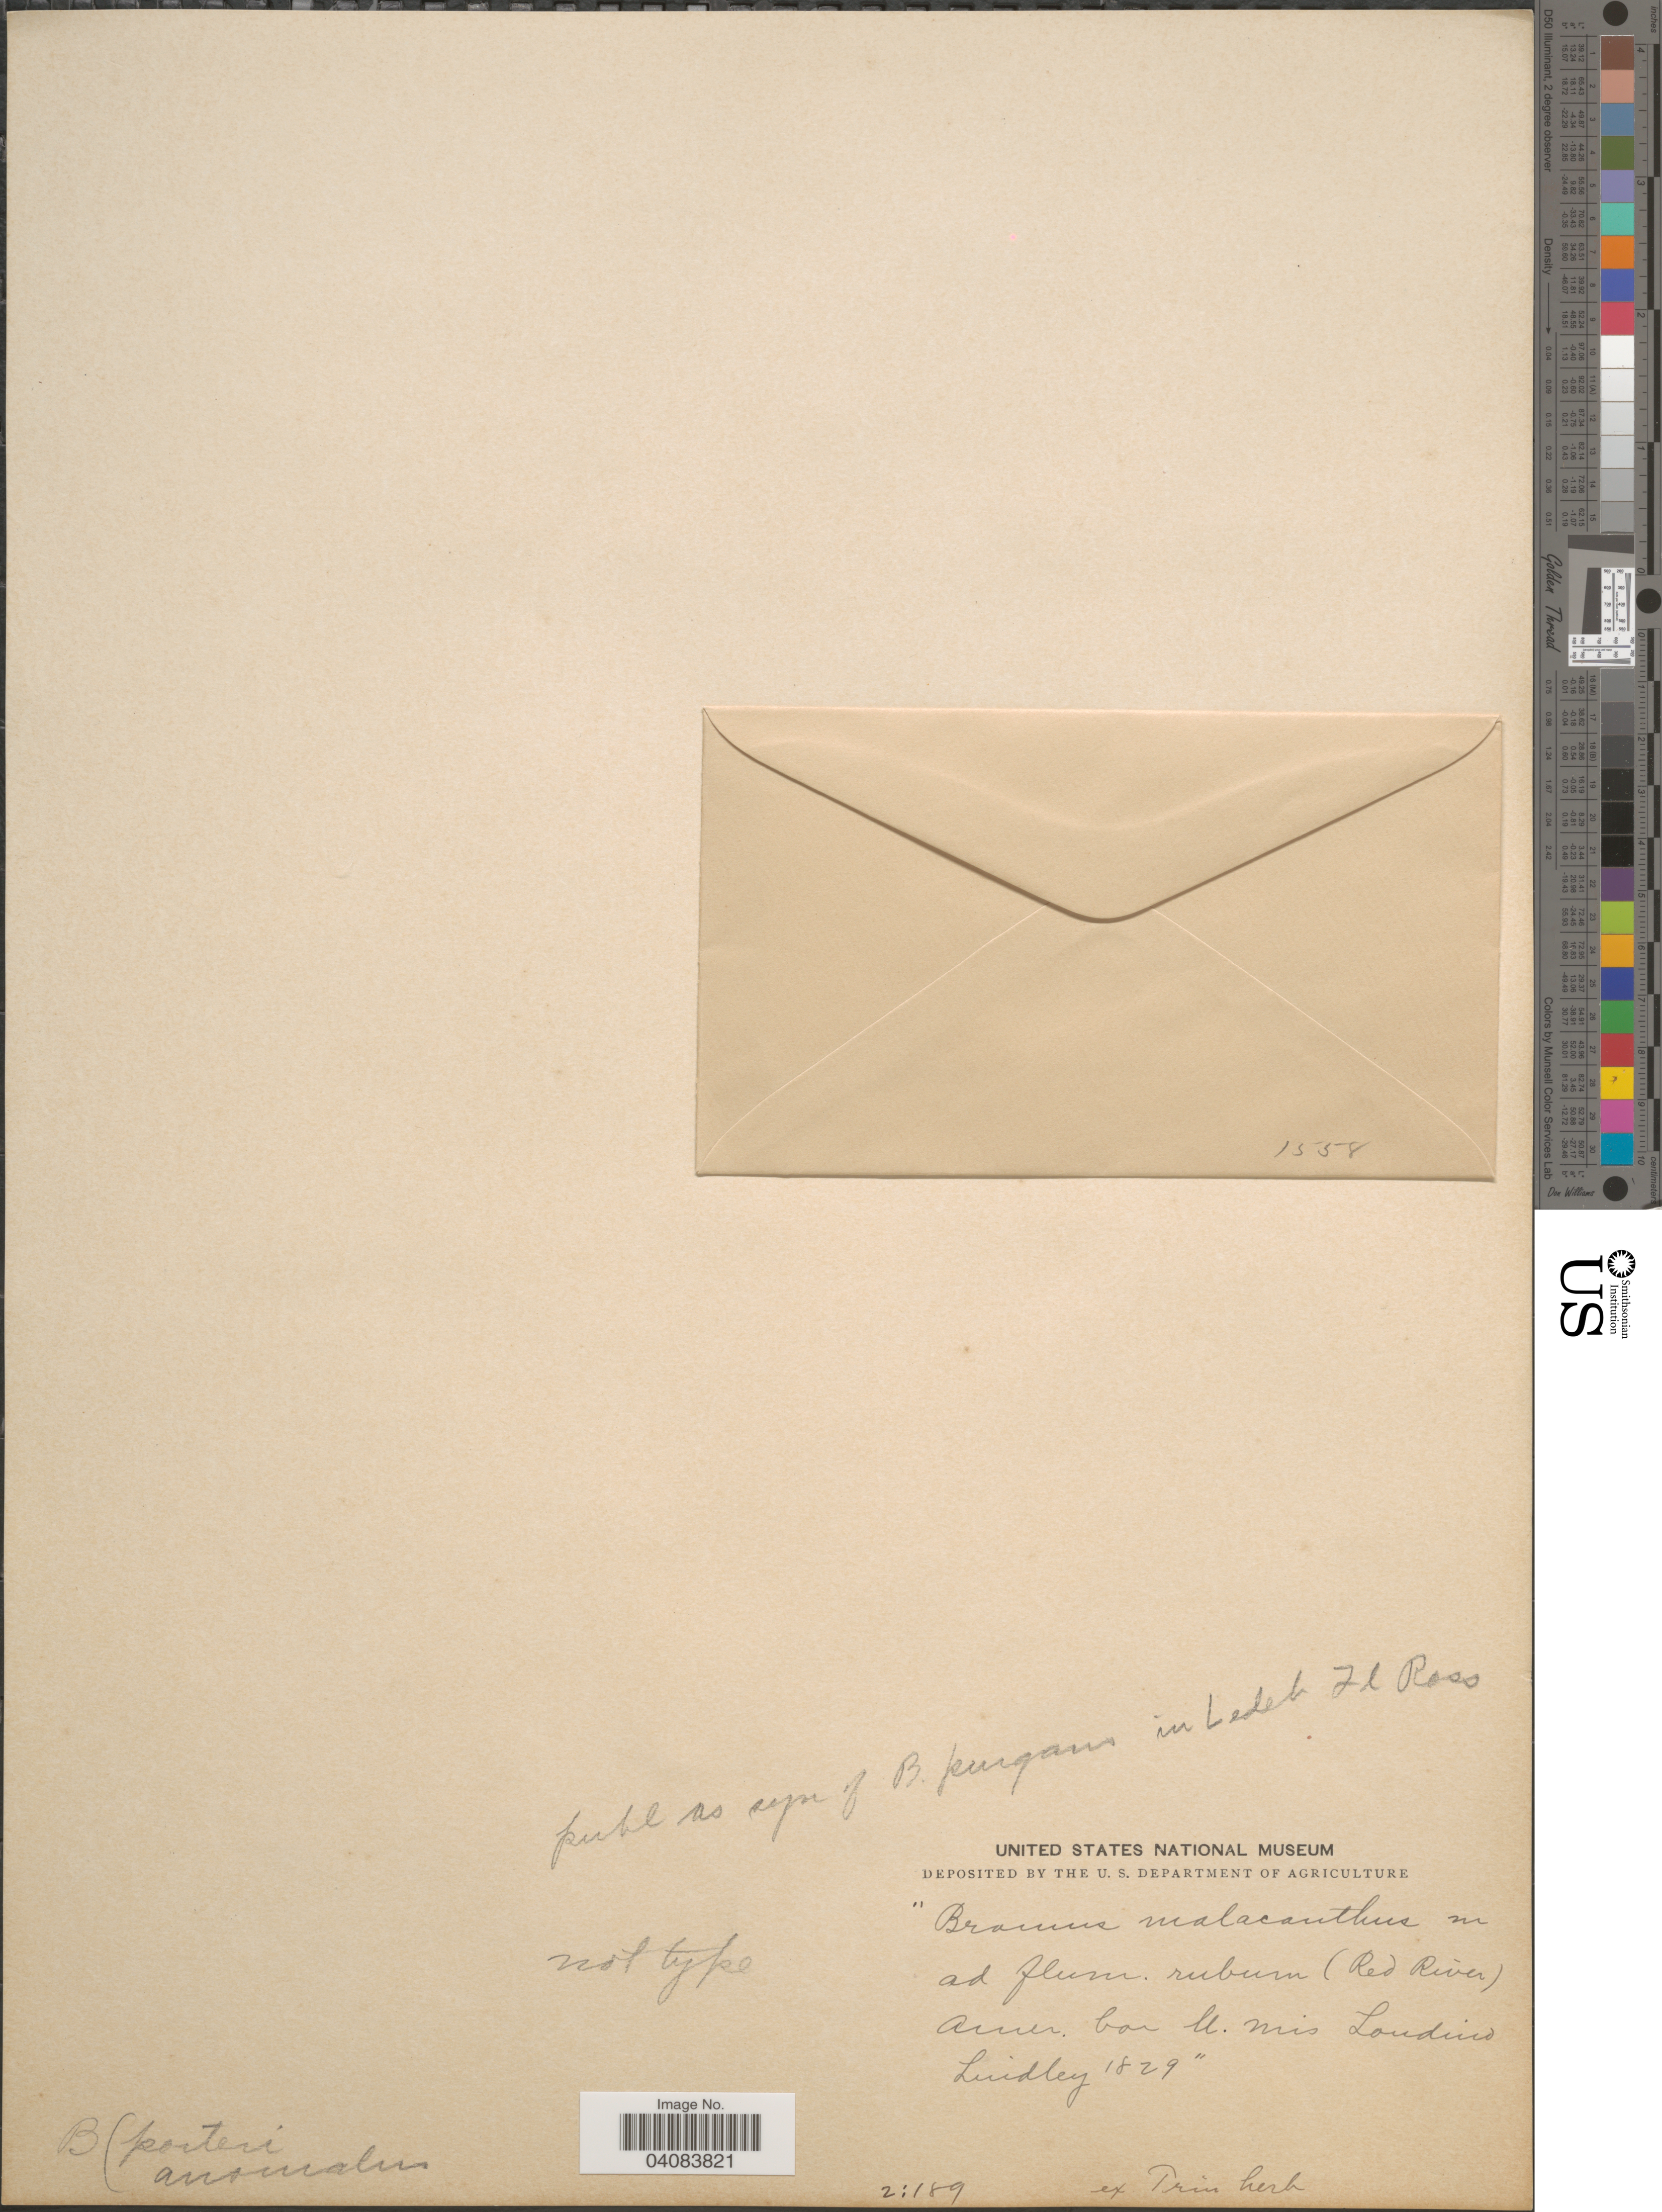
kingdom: Plantae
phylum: Tracheophyta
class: Liliopsida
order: Poales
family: Poaceae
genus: Bromus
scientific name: Bromus porteri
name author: (J.M. Coult.) Nash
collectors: Lindley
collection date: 1829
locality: Ad flum. rubum (Red River) Amer. bor. U. mis. Londino.